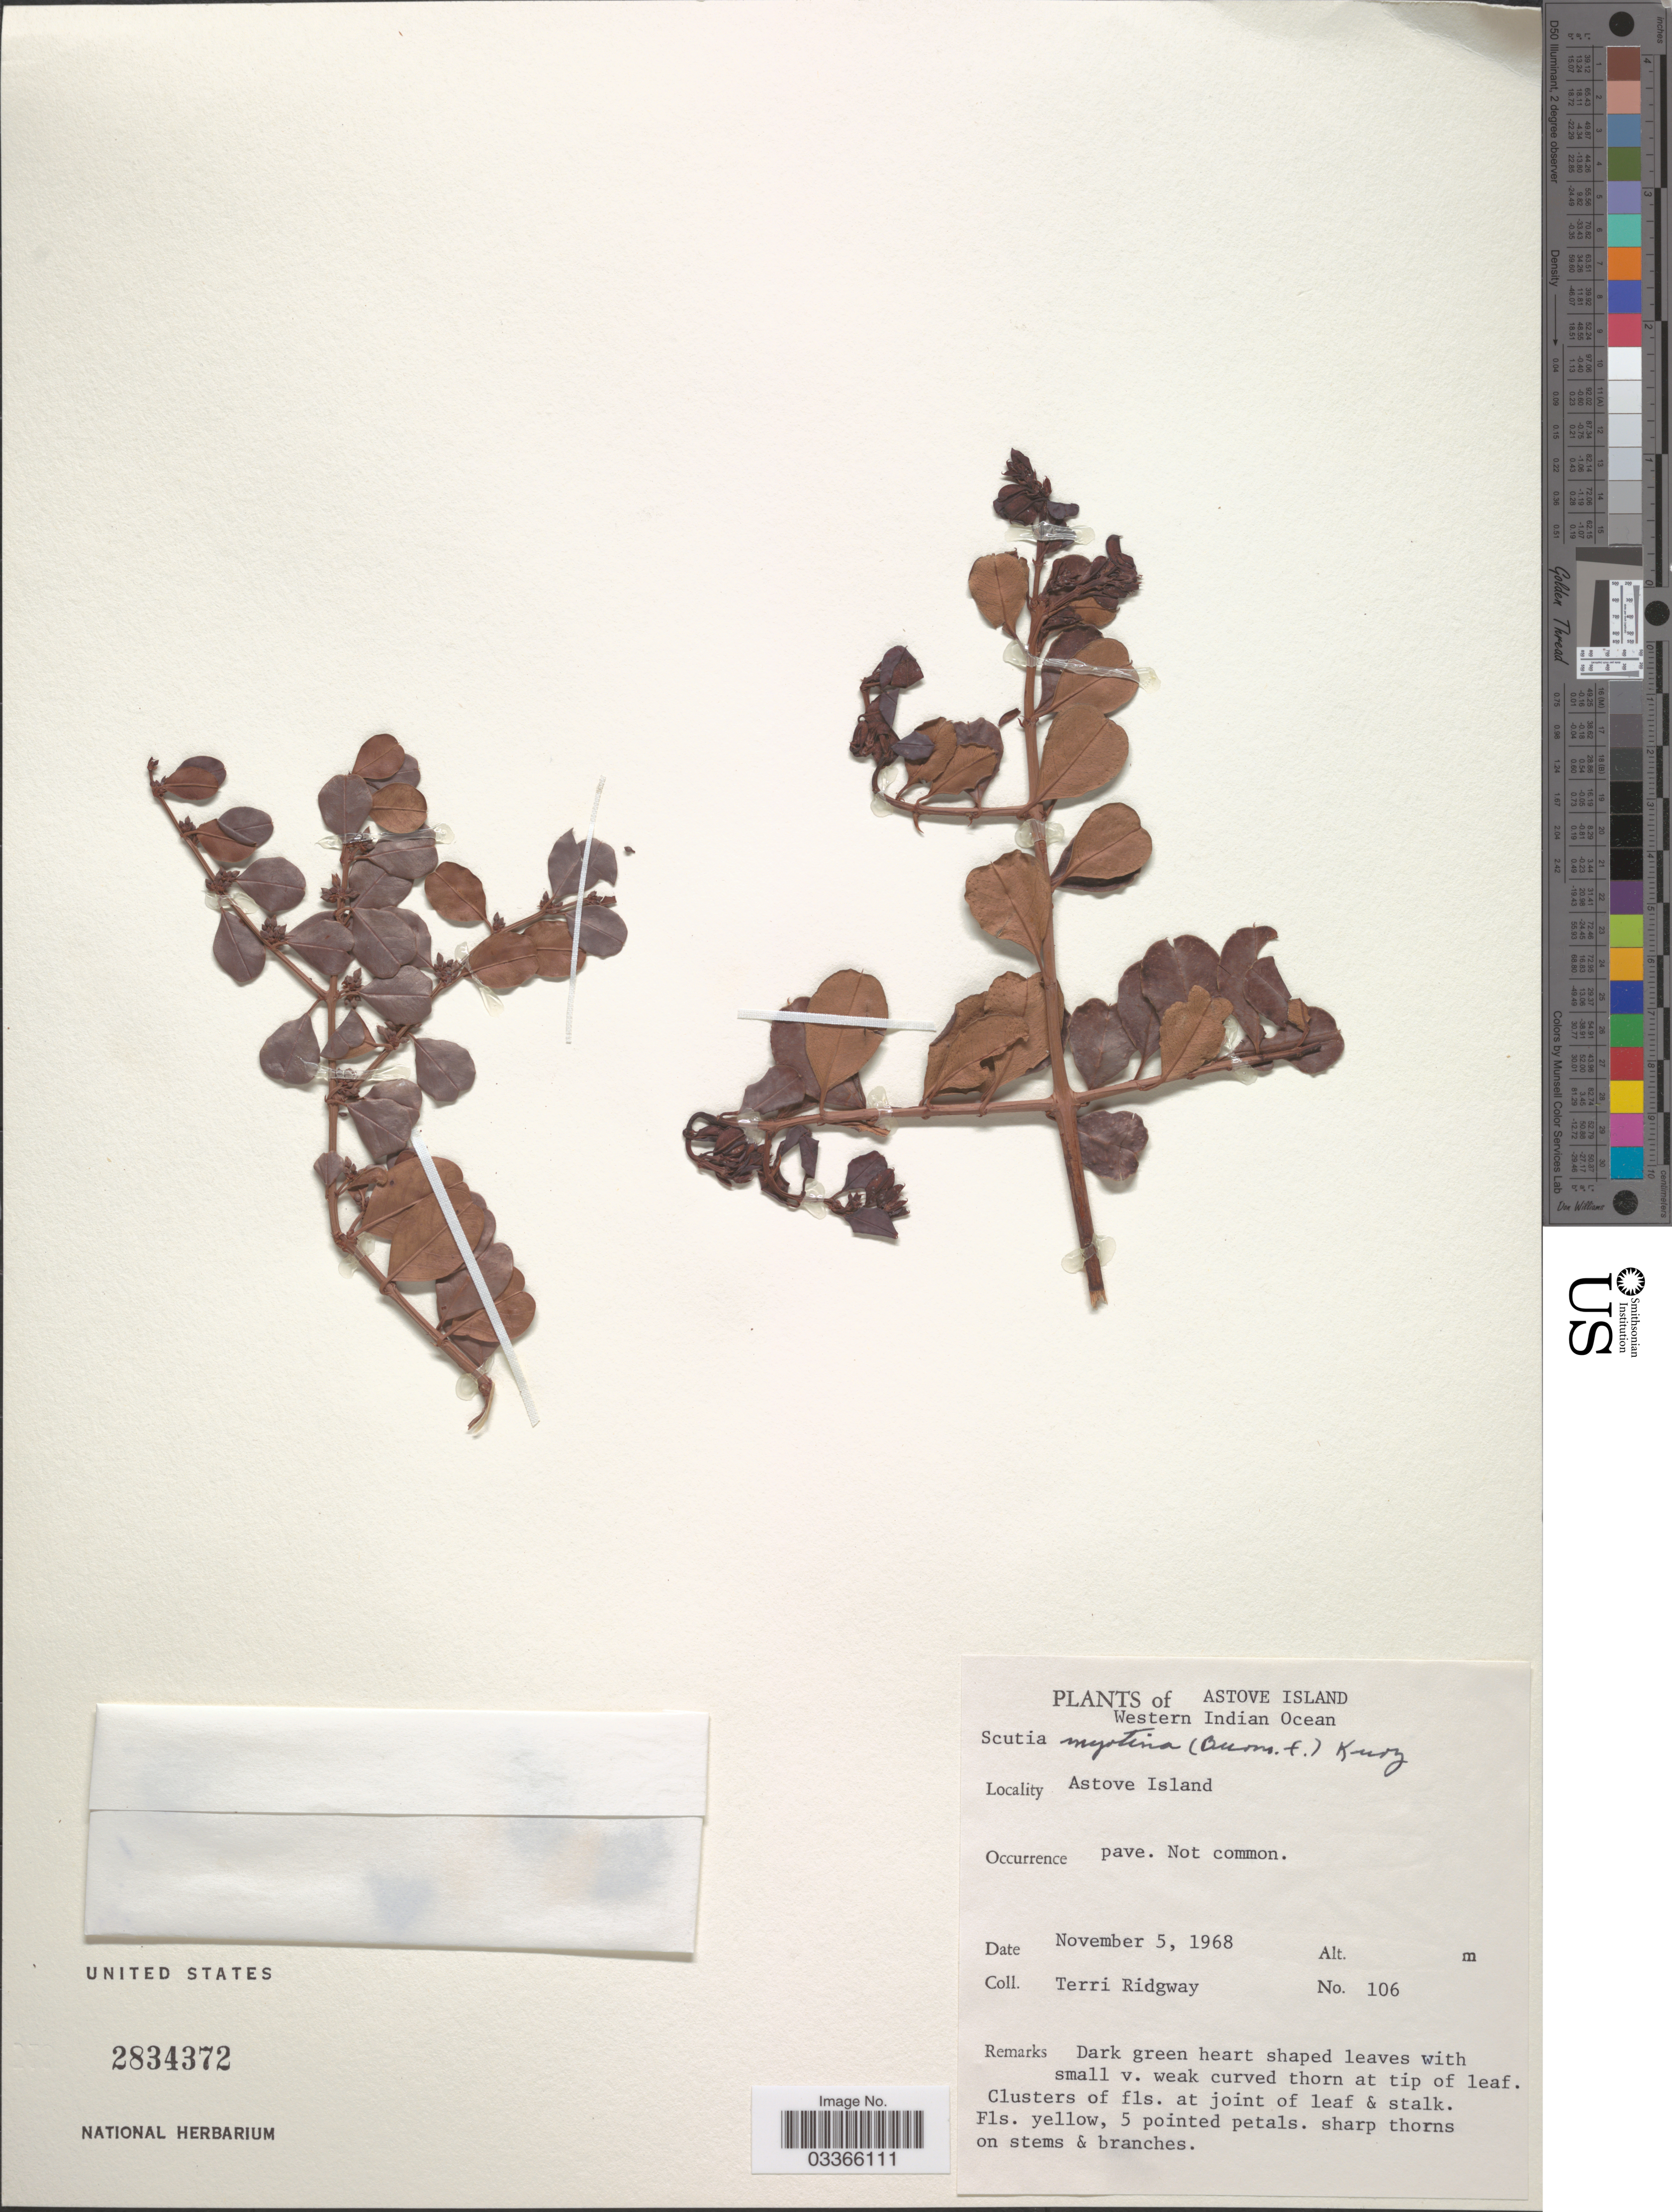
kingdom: Plantae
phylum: Tracheophyta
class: Magnoliopsida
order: Rosales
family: Rhamnaceae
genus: Scutia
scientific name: Scutia myrtina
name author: (Burm. f.) Kurz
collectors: T. Ridgway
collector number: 106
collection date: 1968-11-05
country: Seychelles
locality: Astove Island, Western Indian Ocean, Astove Island.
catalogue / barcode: US 2834372